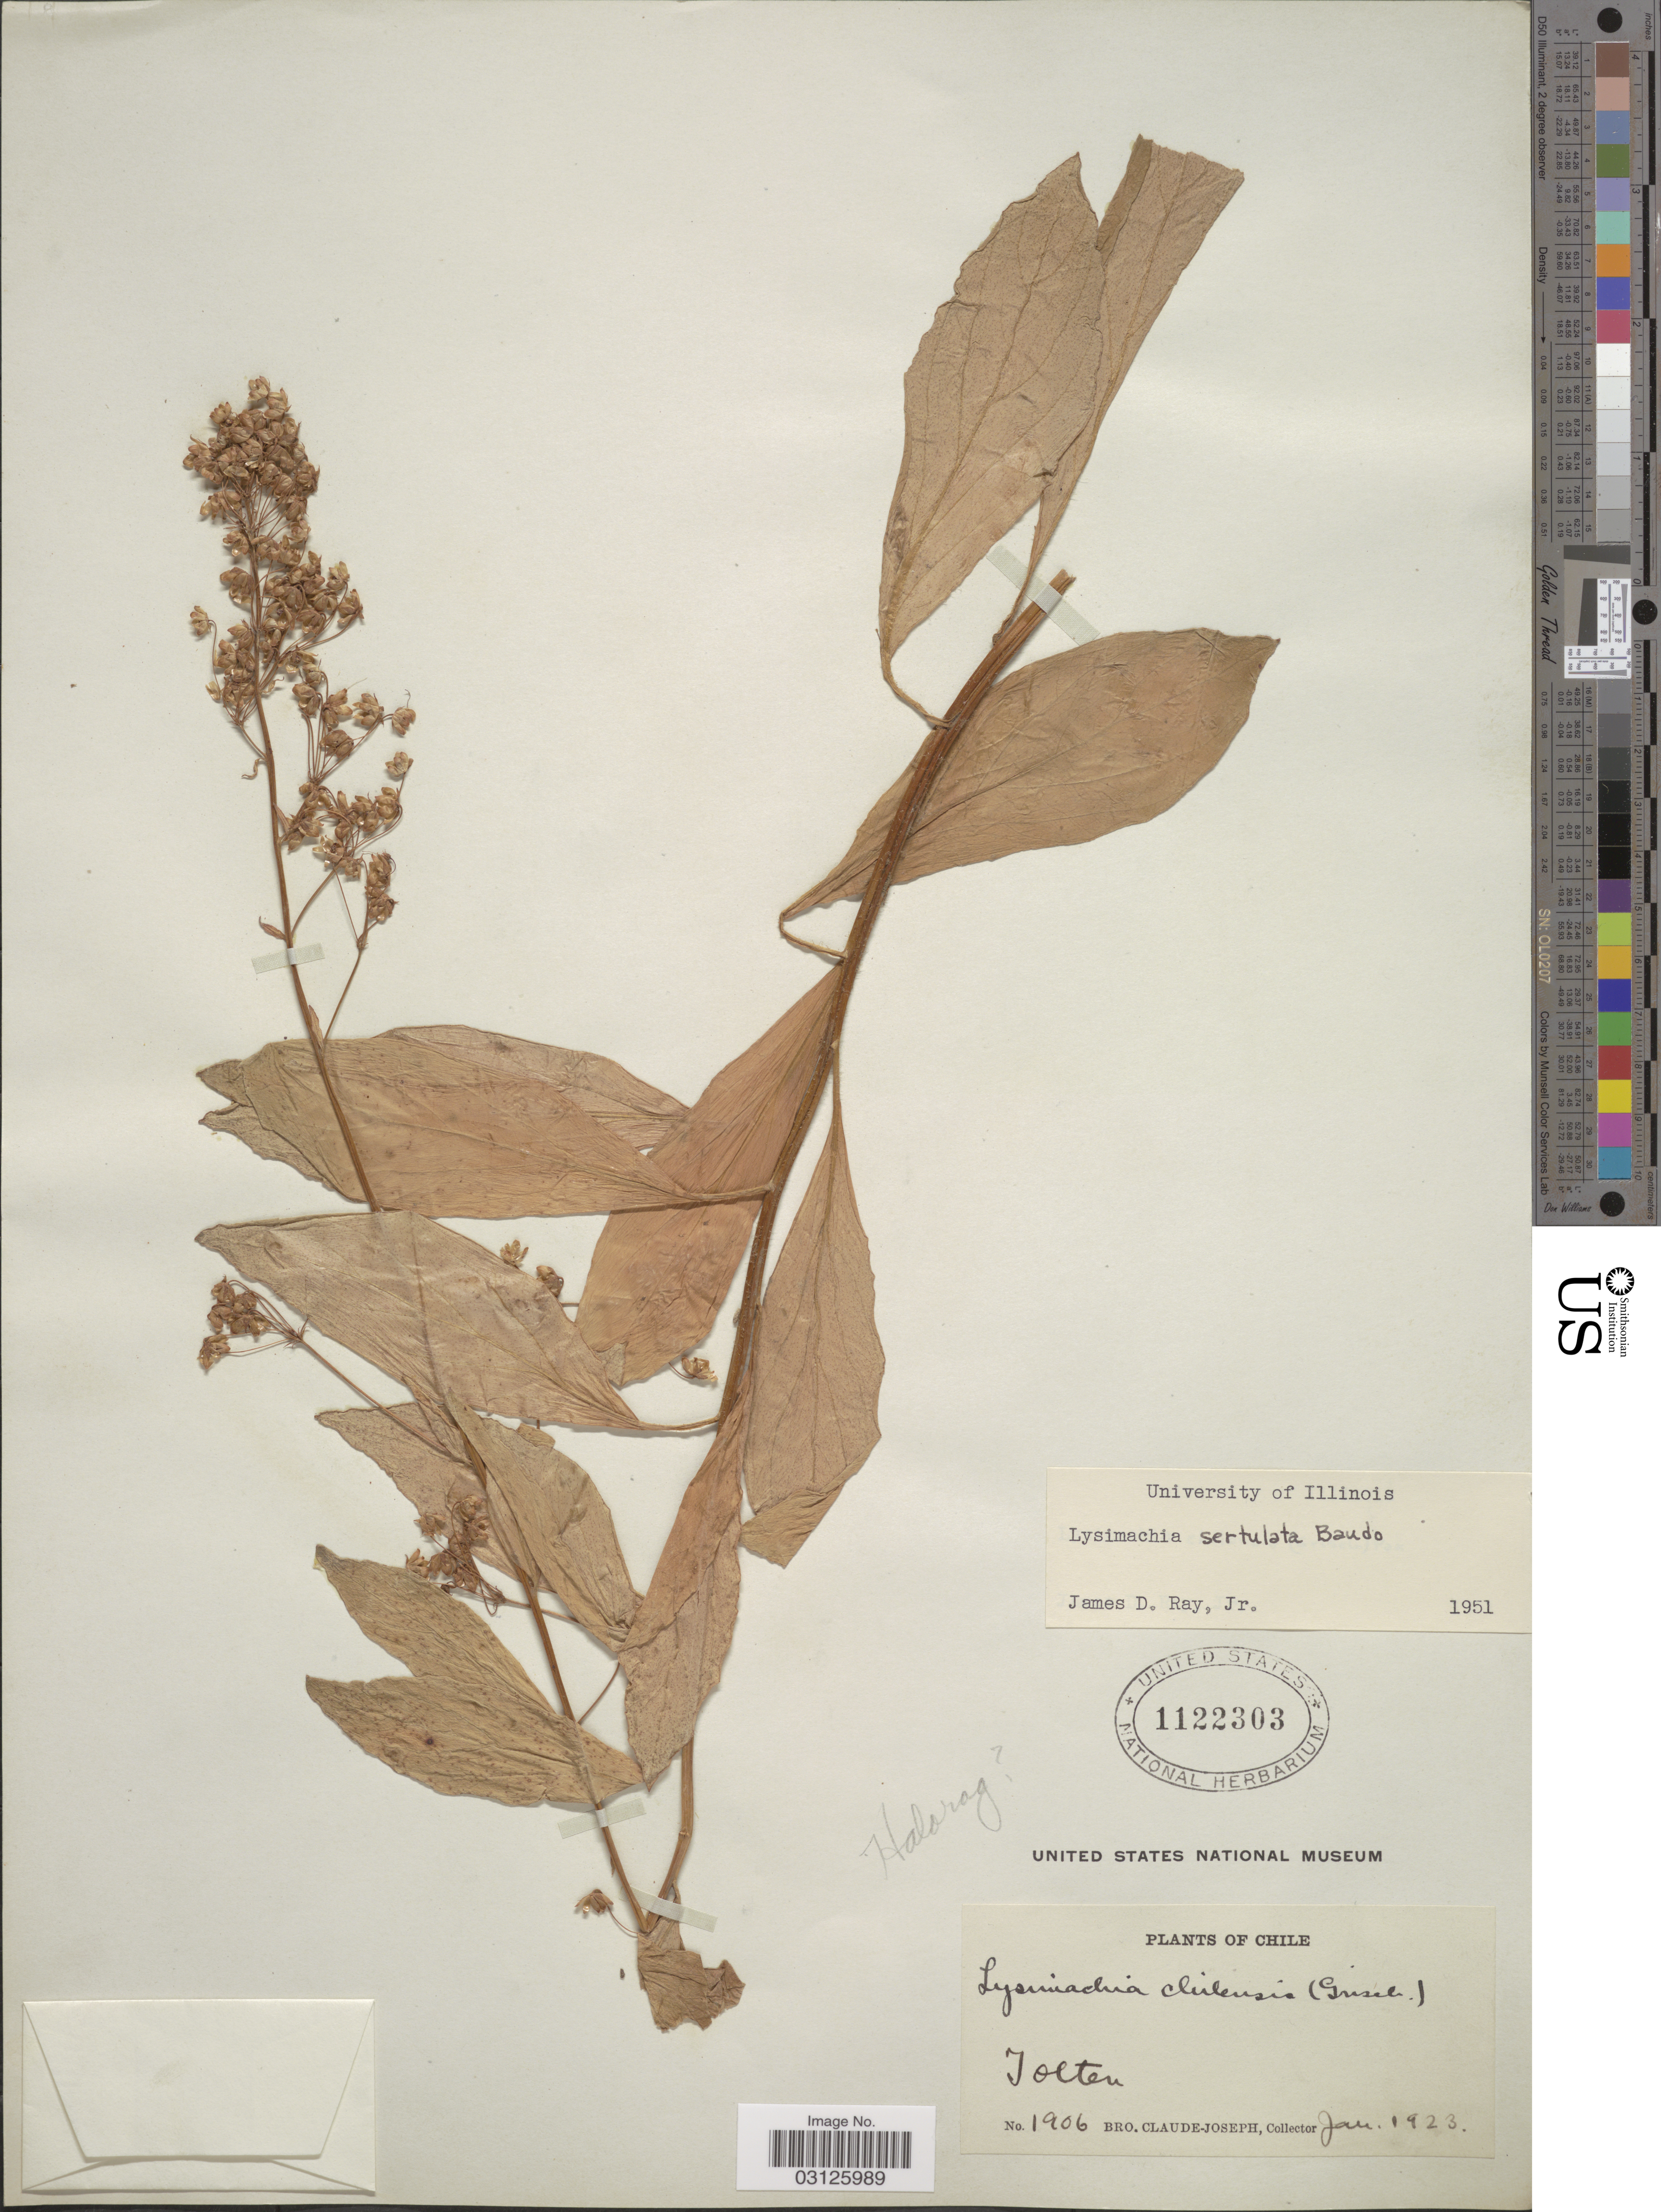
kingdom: Plantae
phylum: Tracheophyta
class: Magnoliopsida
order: Ericales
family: Primulaceae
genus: Lysimachia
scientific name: Lysimachia sertulata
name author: Baudo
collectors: Bro. Claude-Joseph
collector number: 1906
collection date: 1923-01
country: Chile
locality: Jolten.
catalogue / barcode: US 1122303